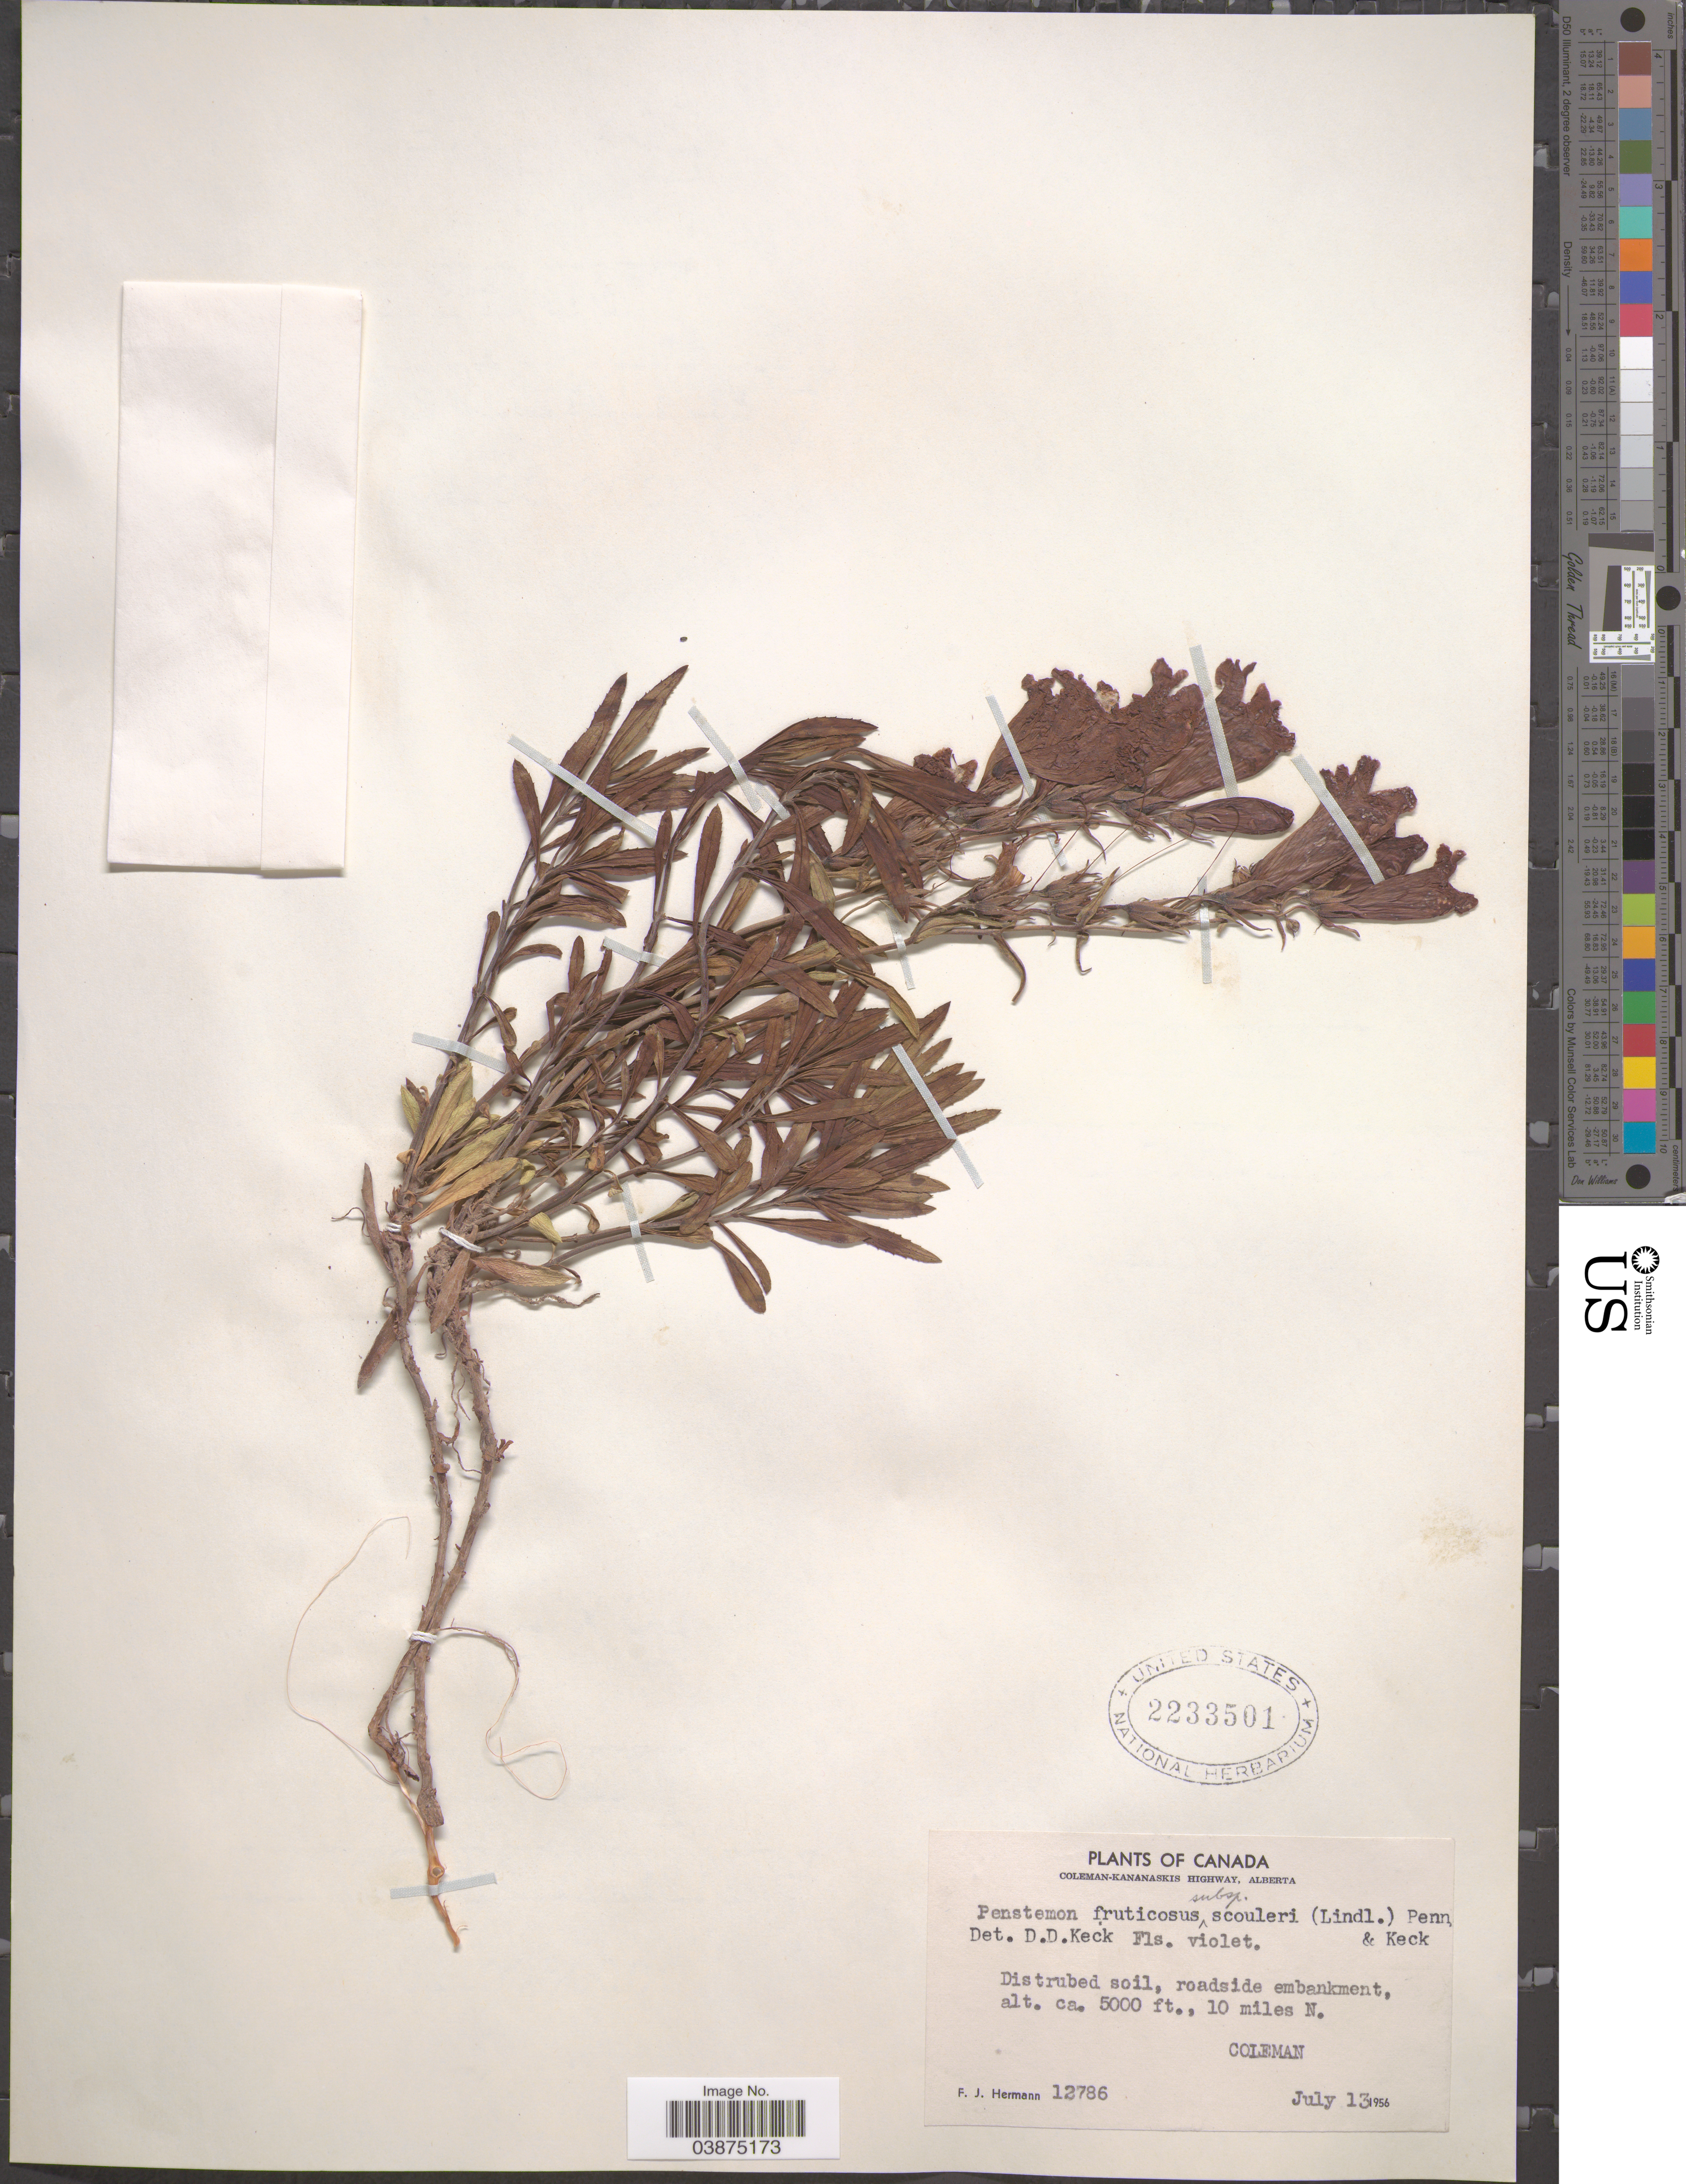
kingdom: Plantae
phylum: Tracheophyta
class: Magnoliopsida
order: Lamiales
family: Plantaginaceae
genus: Penstemon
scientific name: Penstemon fruticosus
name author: (Pursh) Greene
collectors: F. J. Hermann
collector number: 12786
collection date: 1956-07-13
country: Canada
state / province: Alberta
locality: Coleman-Kananaskis Highway. 10 miles N. Coleman.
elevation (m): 1524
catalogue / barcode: US 2233501